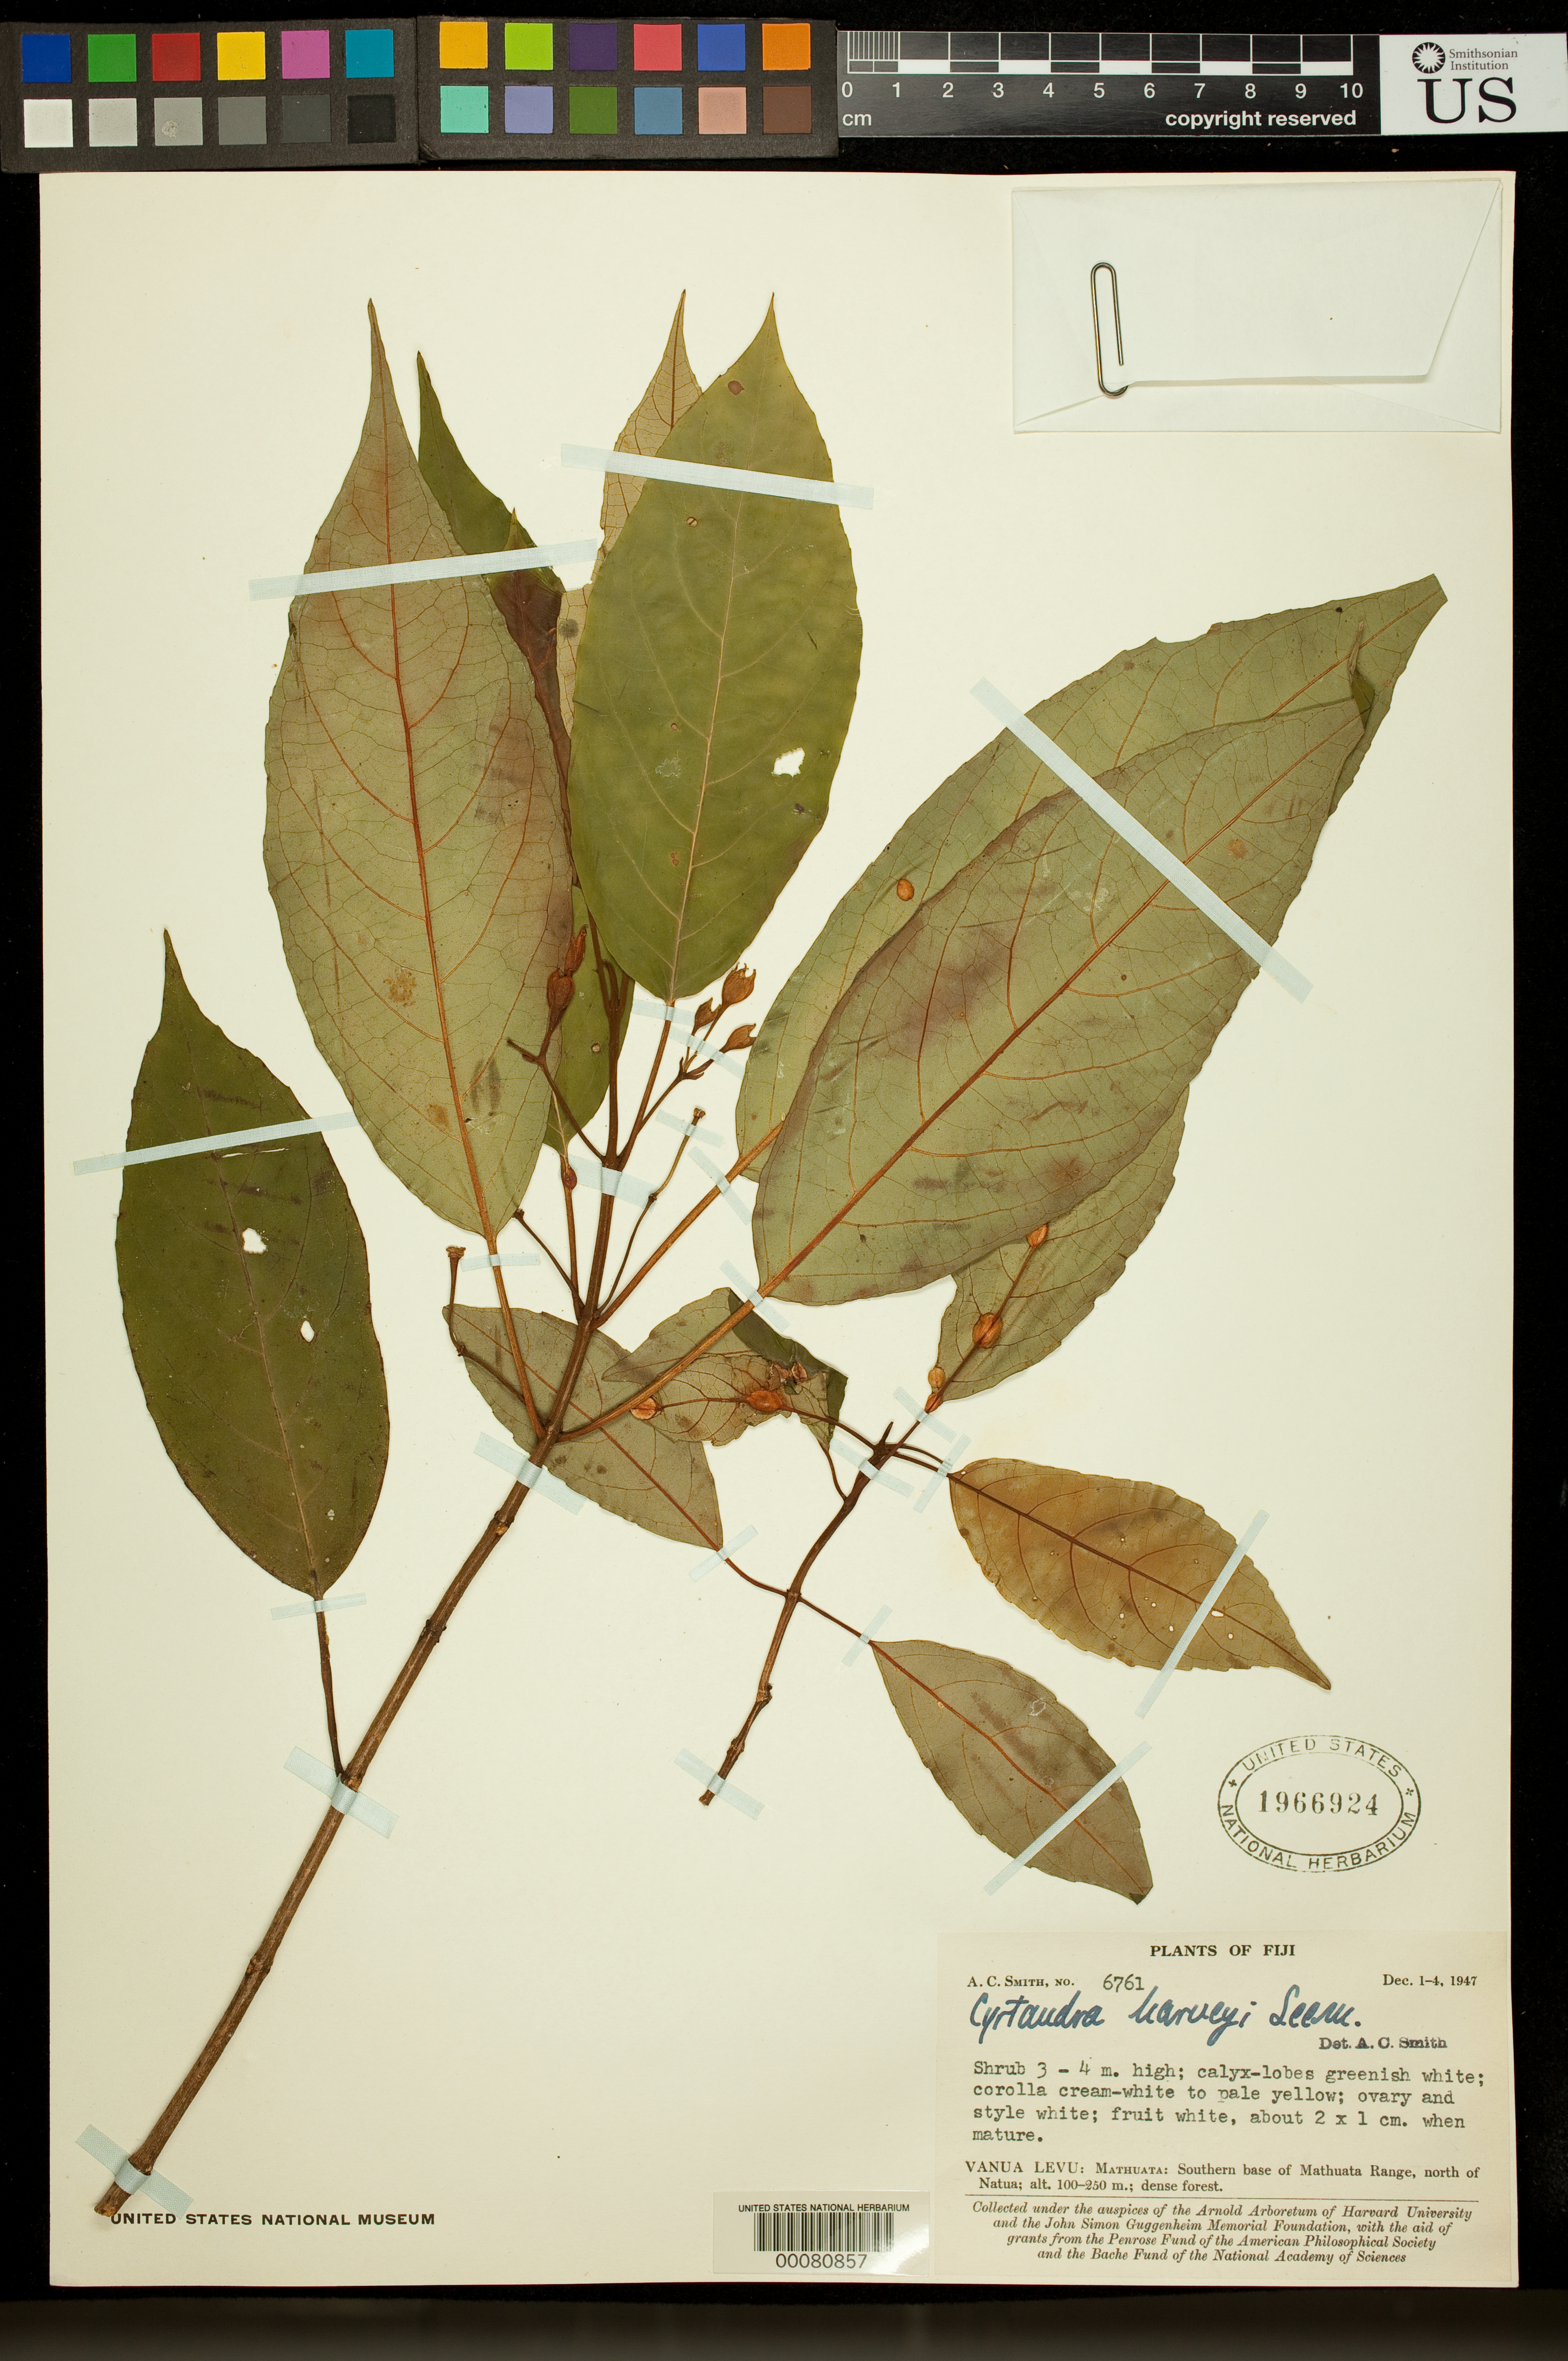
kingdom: Plantae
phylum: Tracheophyta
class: Magnoliopsida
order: Lamiales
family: Gesneriaceae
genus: Cyrtandra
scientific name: Cyrtandra harveyi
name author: Seem.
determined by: Johnson, Melissa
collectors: A. C. Smith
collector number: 6761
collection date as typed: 01-04 Dec 1947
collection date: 1947-12-01/1947-12-04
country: Fiji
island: Vanua Levu I.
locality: Mathuata, southern base of mathuata range, n of natua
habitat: Dense forest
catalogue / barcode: US 1966924